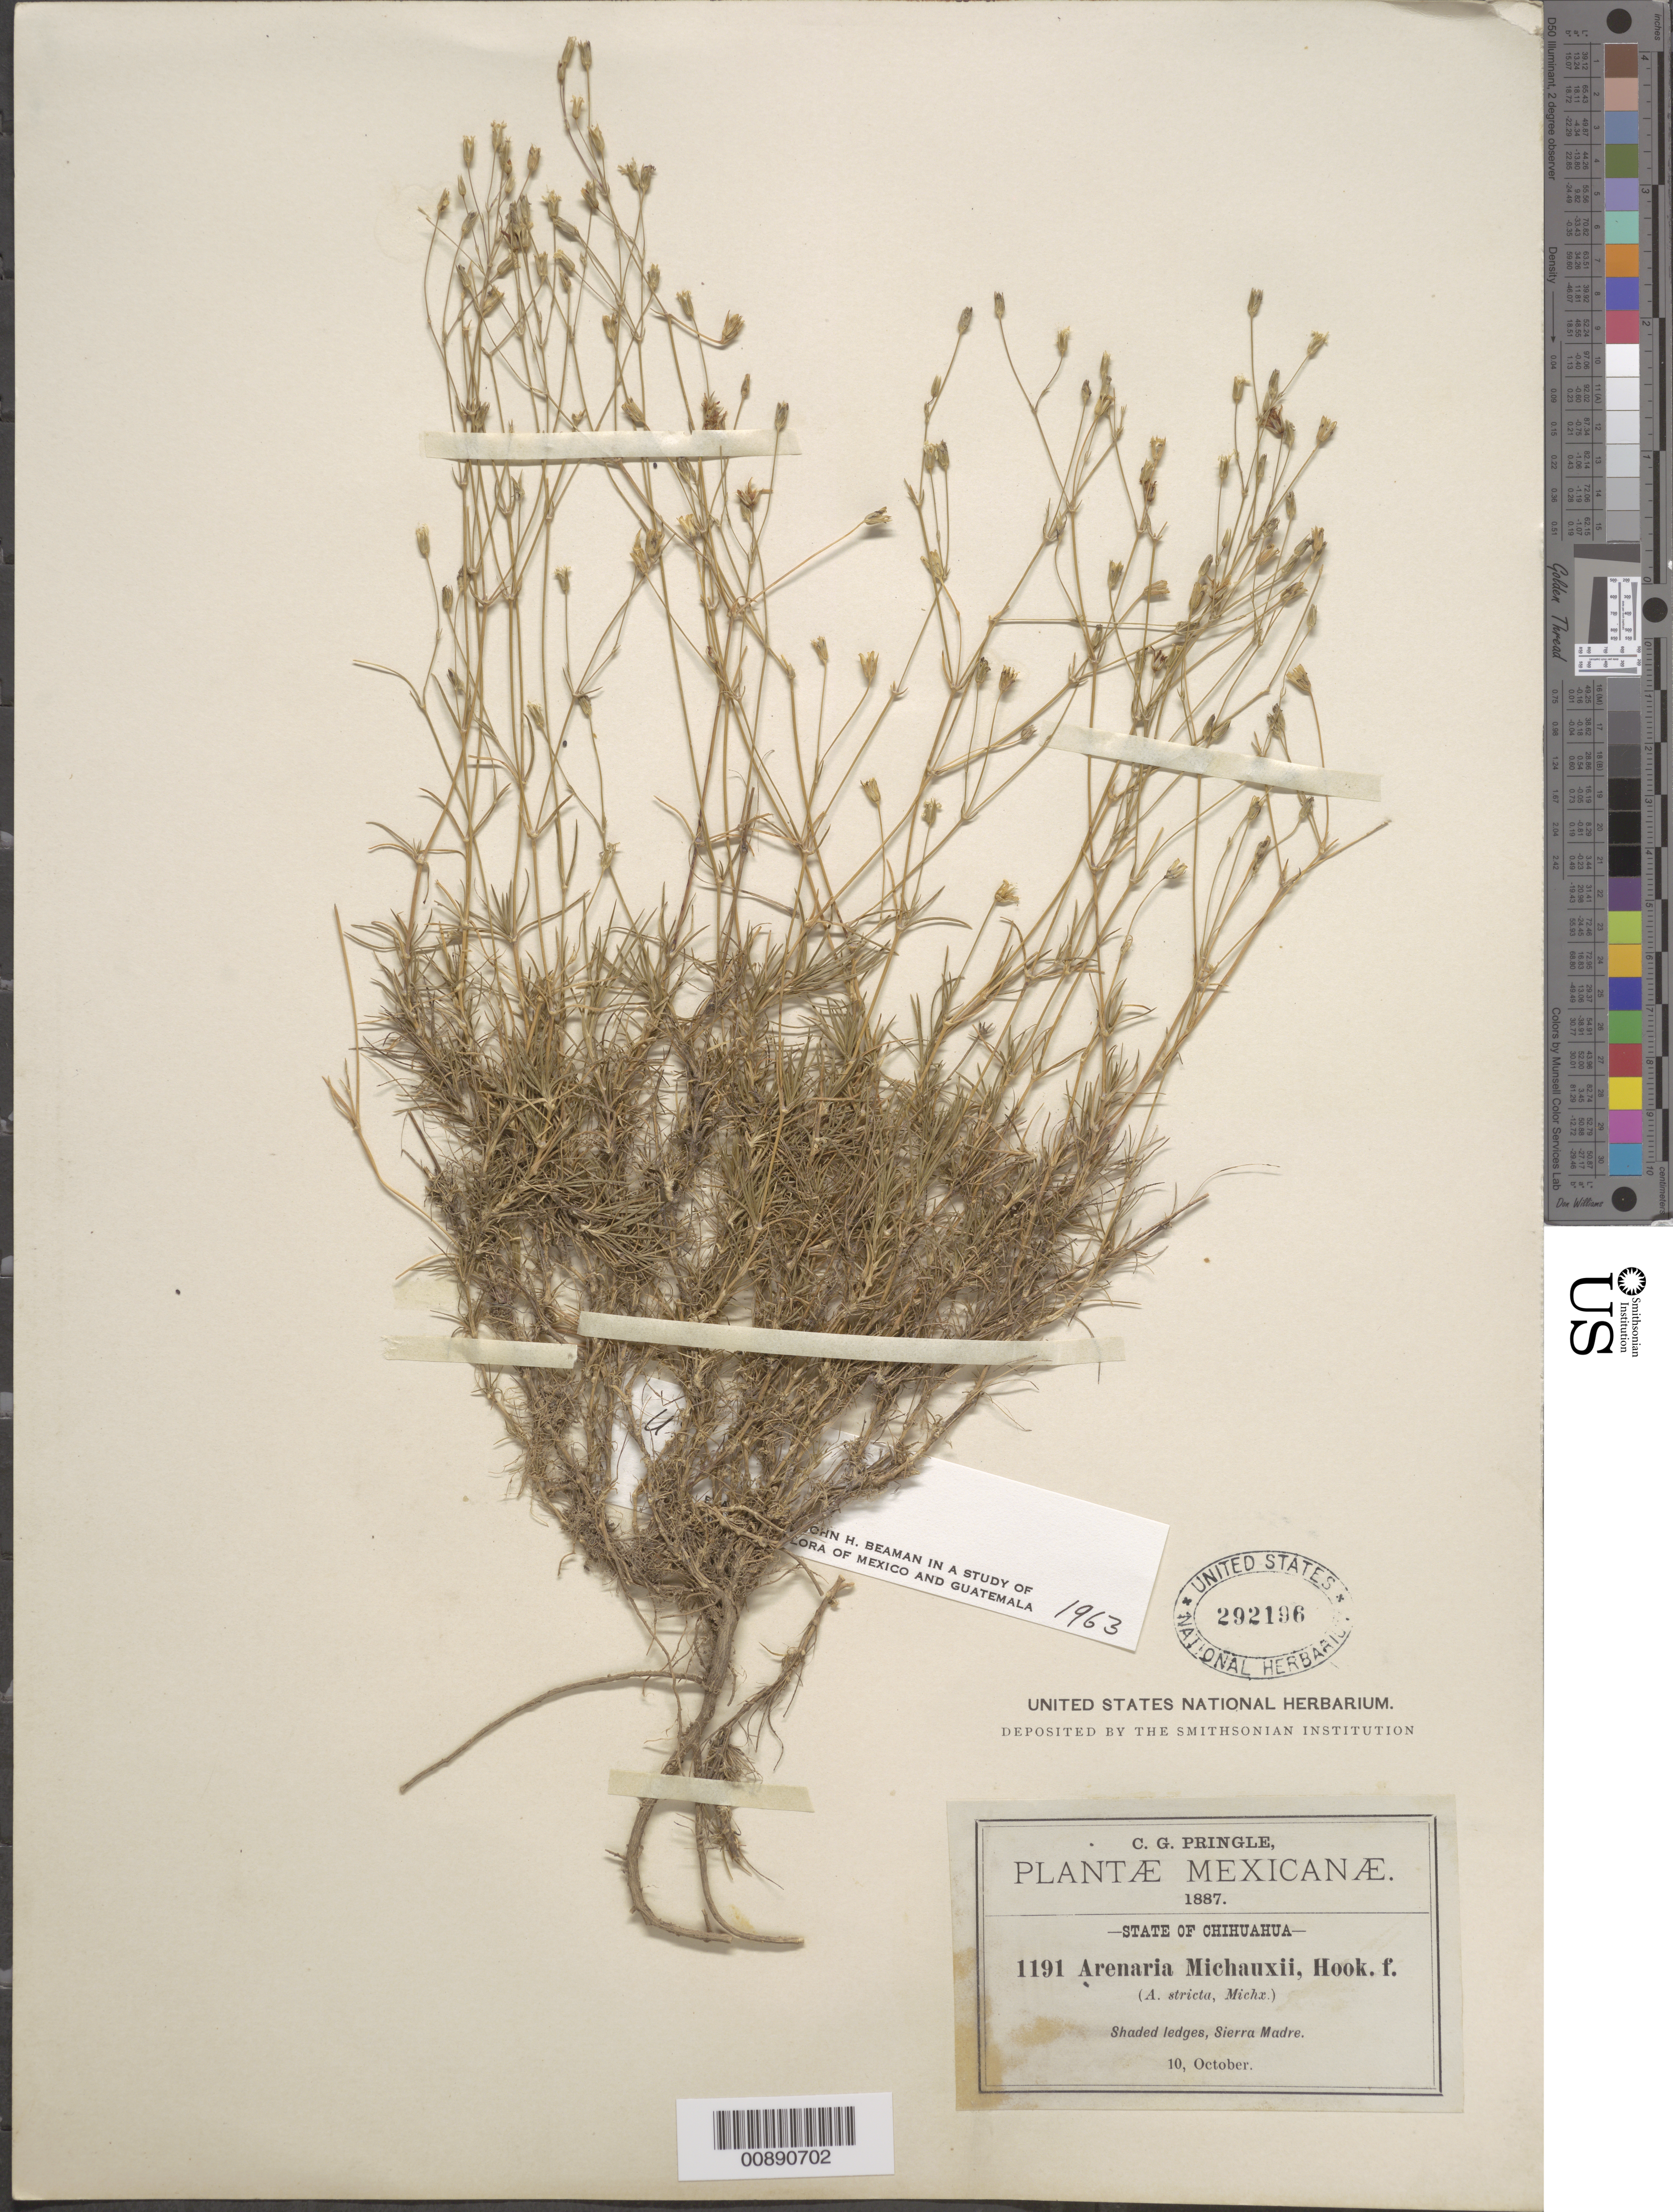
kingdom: Plantae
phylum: Tracheophyta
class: Magnoliopsida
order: Caryophyllales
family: Caryophyllaceae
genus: Arenaria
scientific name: Arenaria michauxii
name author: Hook. f.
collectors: C. G. Pringle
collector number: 1191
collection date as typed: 10 Oct 1887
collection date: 1887-10-10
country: Mexico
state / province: Chihuahua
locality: Sierra Madre, Chihuahua.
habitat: Shaded ledges.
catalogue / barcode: US 292196